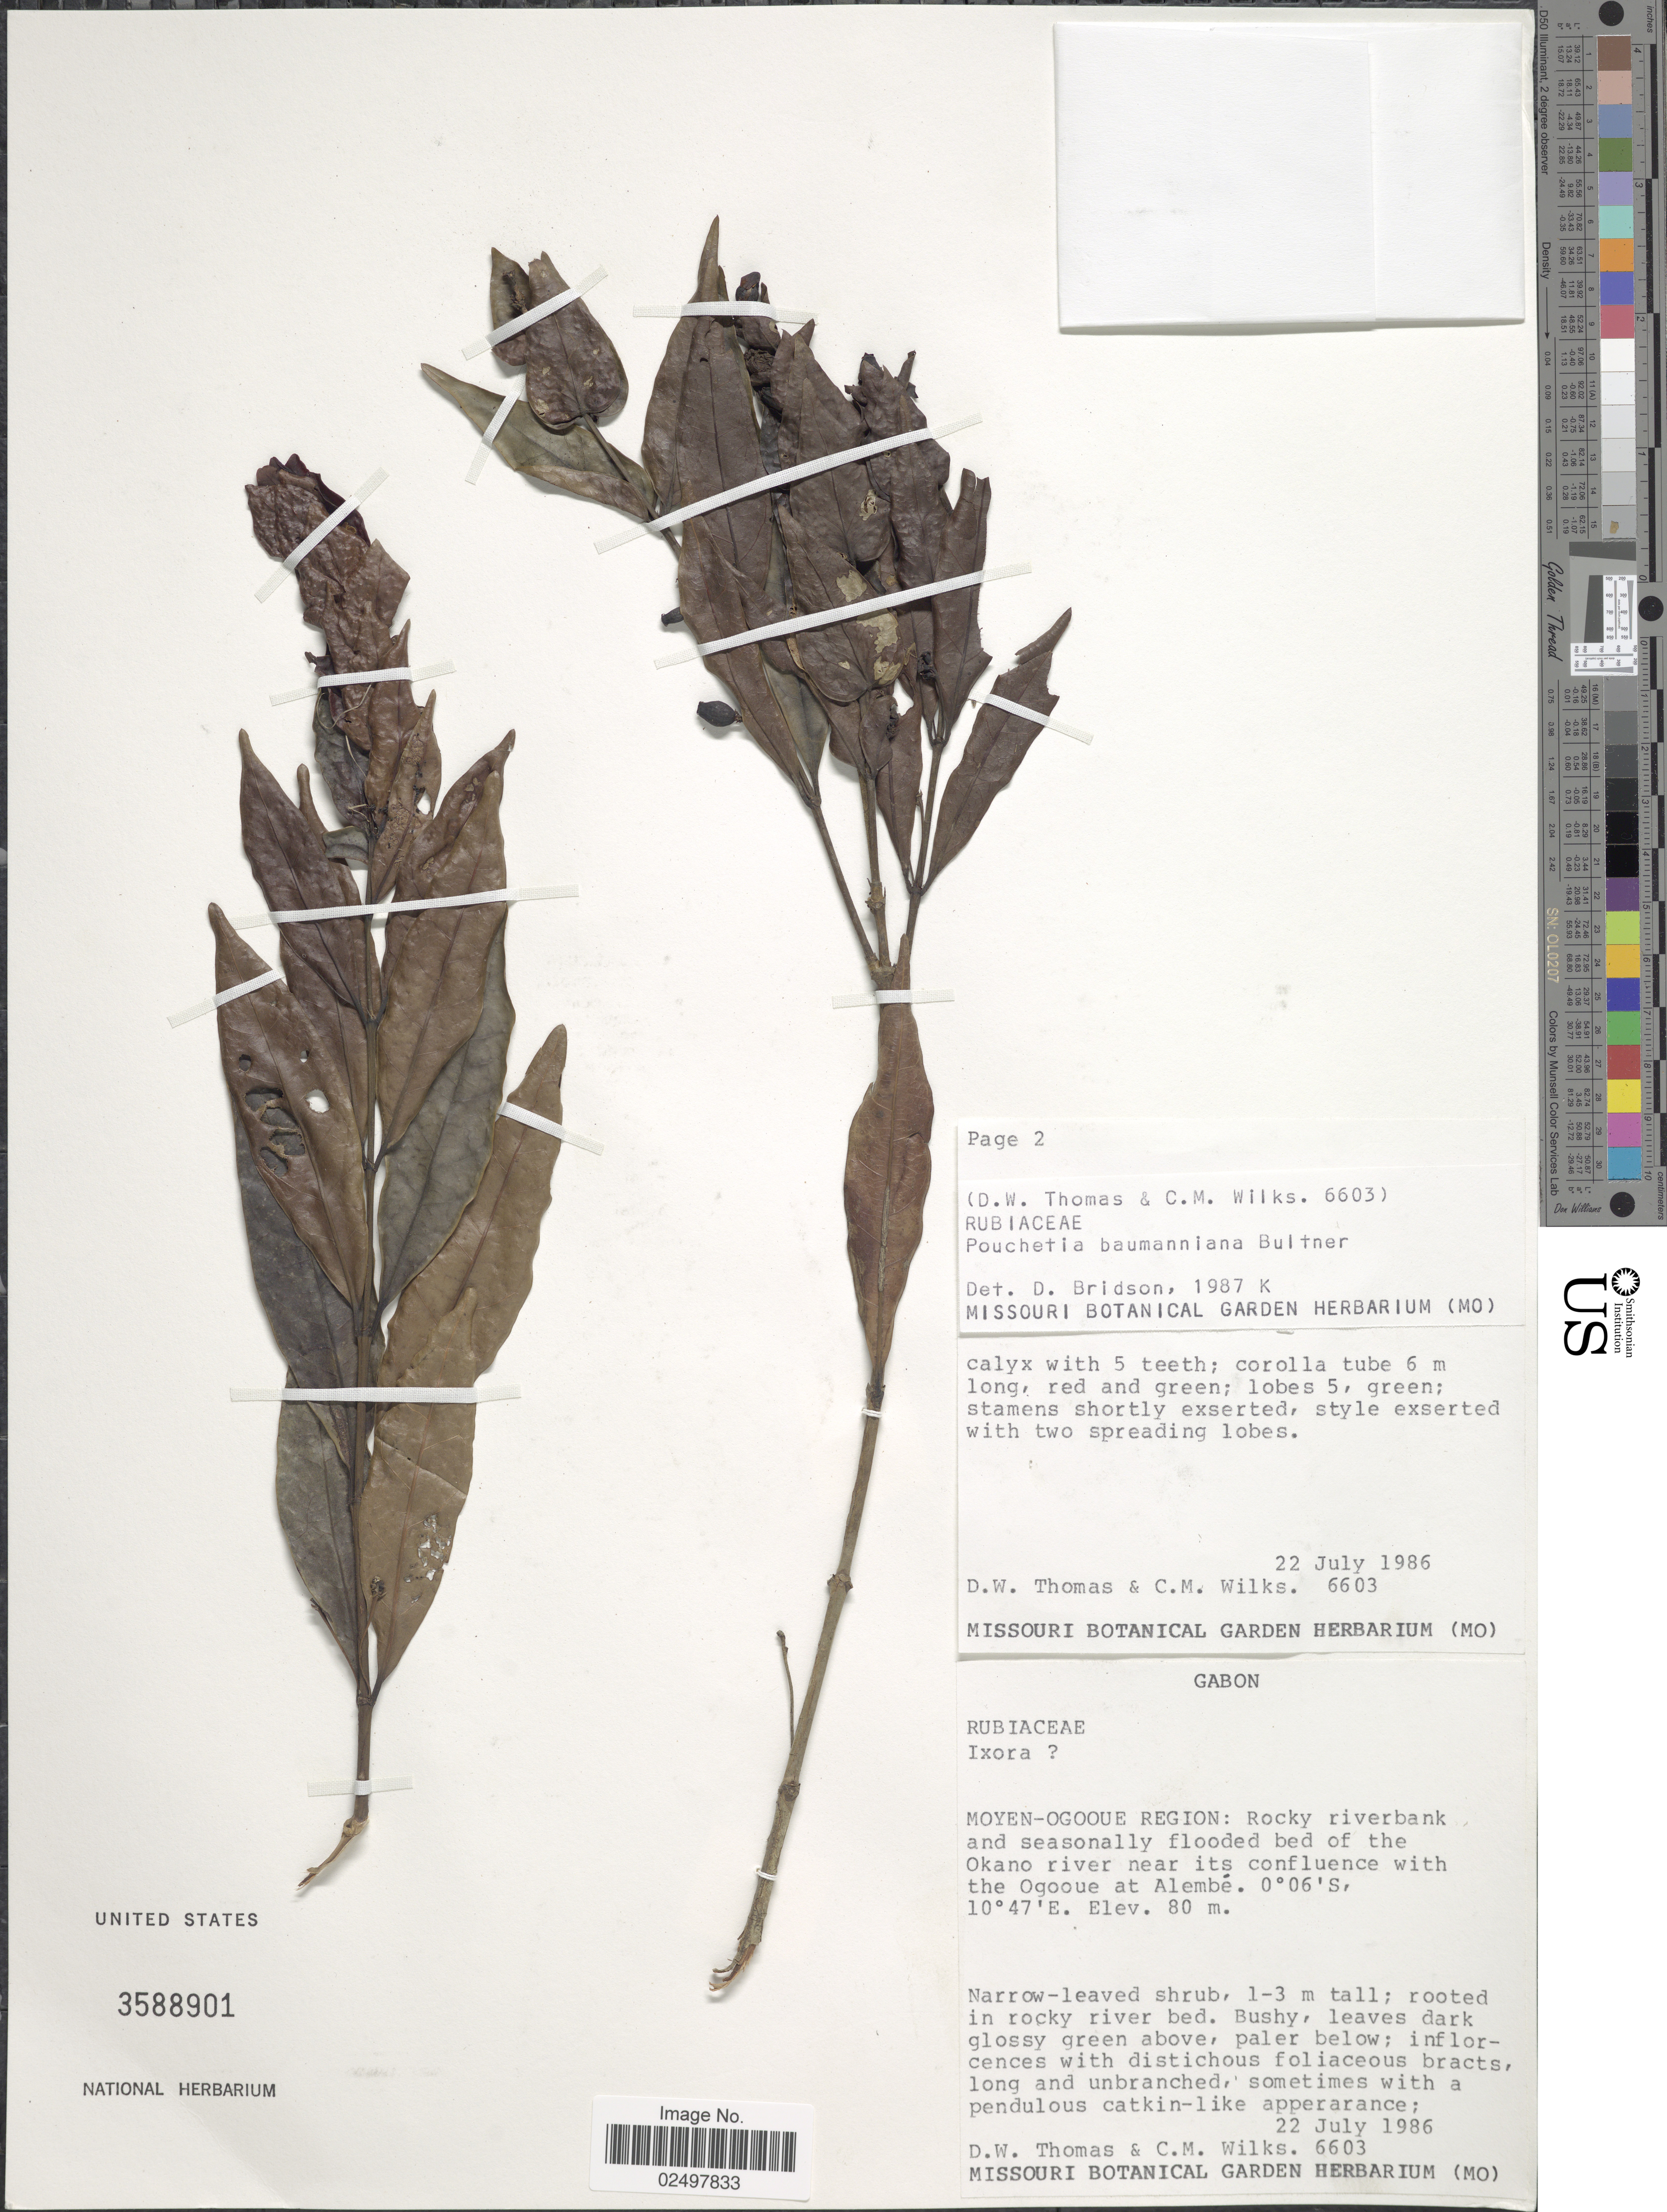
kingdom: Plantae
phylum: Tracheophyta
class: Magnoliopsida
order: Gentianales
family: Rubiaceae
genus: Pouchetia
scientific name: Pouchetia baumanniana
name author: Büttner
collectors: D. W. Thomas & C. Wilks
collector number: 6603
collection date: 1986-07-22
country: Gabon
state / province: Moyen-Ogooue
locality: Rocky riverbank and seasonally flooded bed of the Okano river near its confluence with the Ogooue at Alembe.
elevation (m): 80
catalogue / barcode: US 3588901